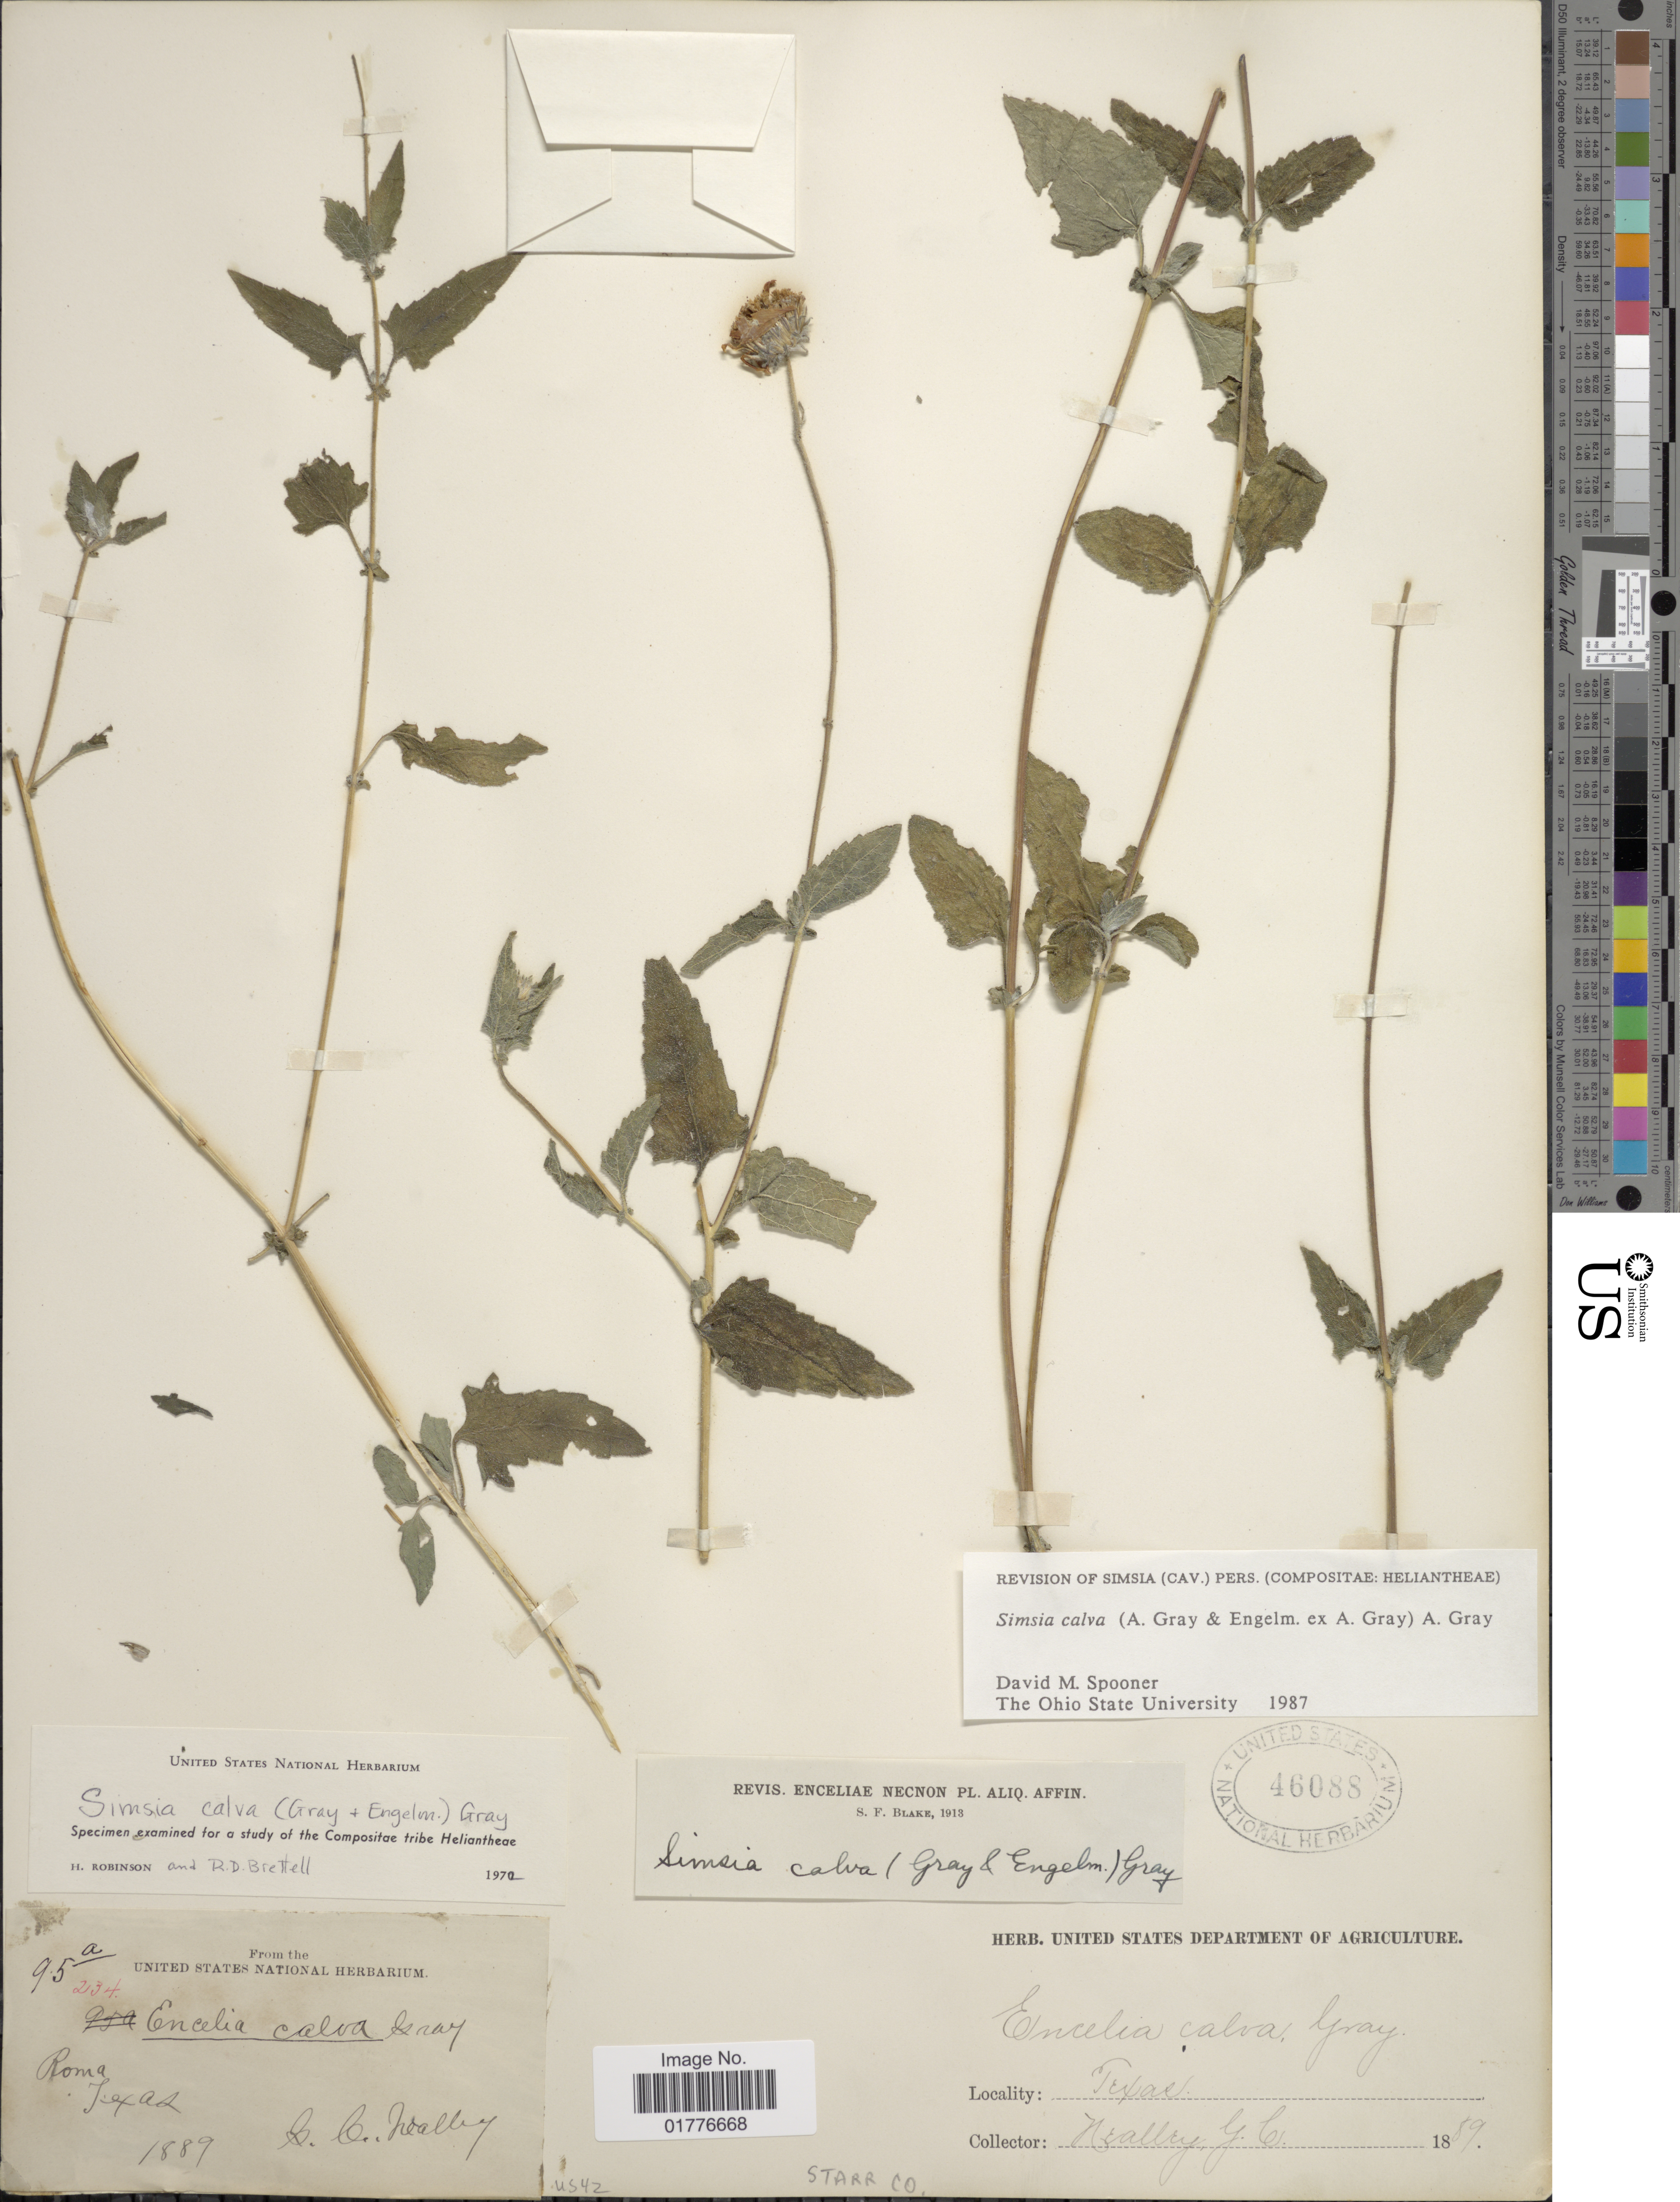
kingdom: Plantae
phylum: Tracheophyta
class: Magnoliopsida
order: Asterales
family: Asteraceae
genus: Simsia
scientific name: Simsia calva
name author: A. Gray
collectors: G. Healley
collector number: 95a/234*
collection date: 1889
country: United States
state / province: Texas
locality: Roma, Texas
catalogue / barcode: US 46088